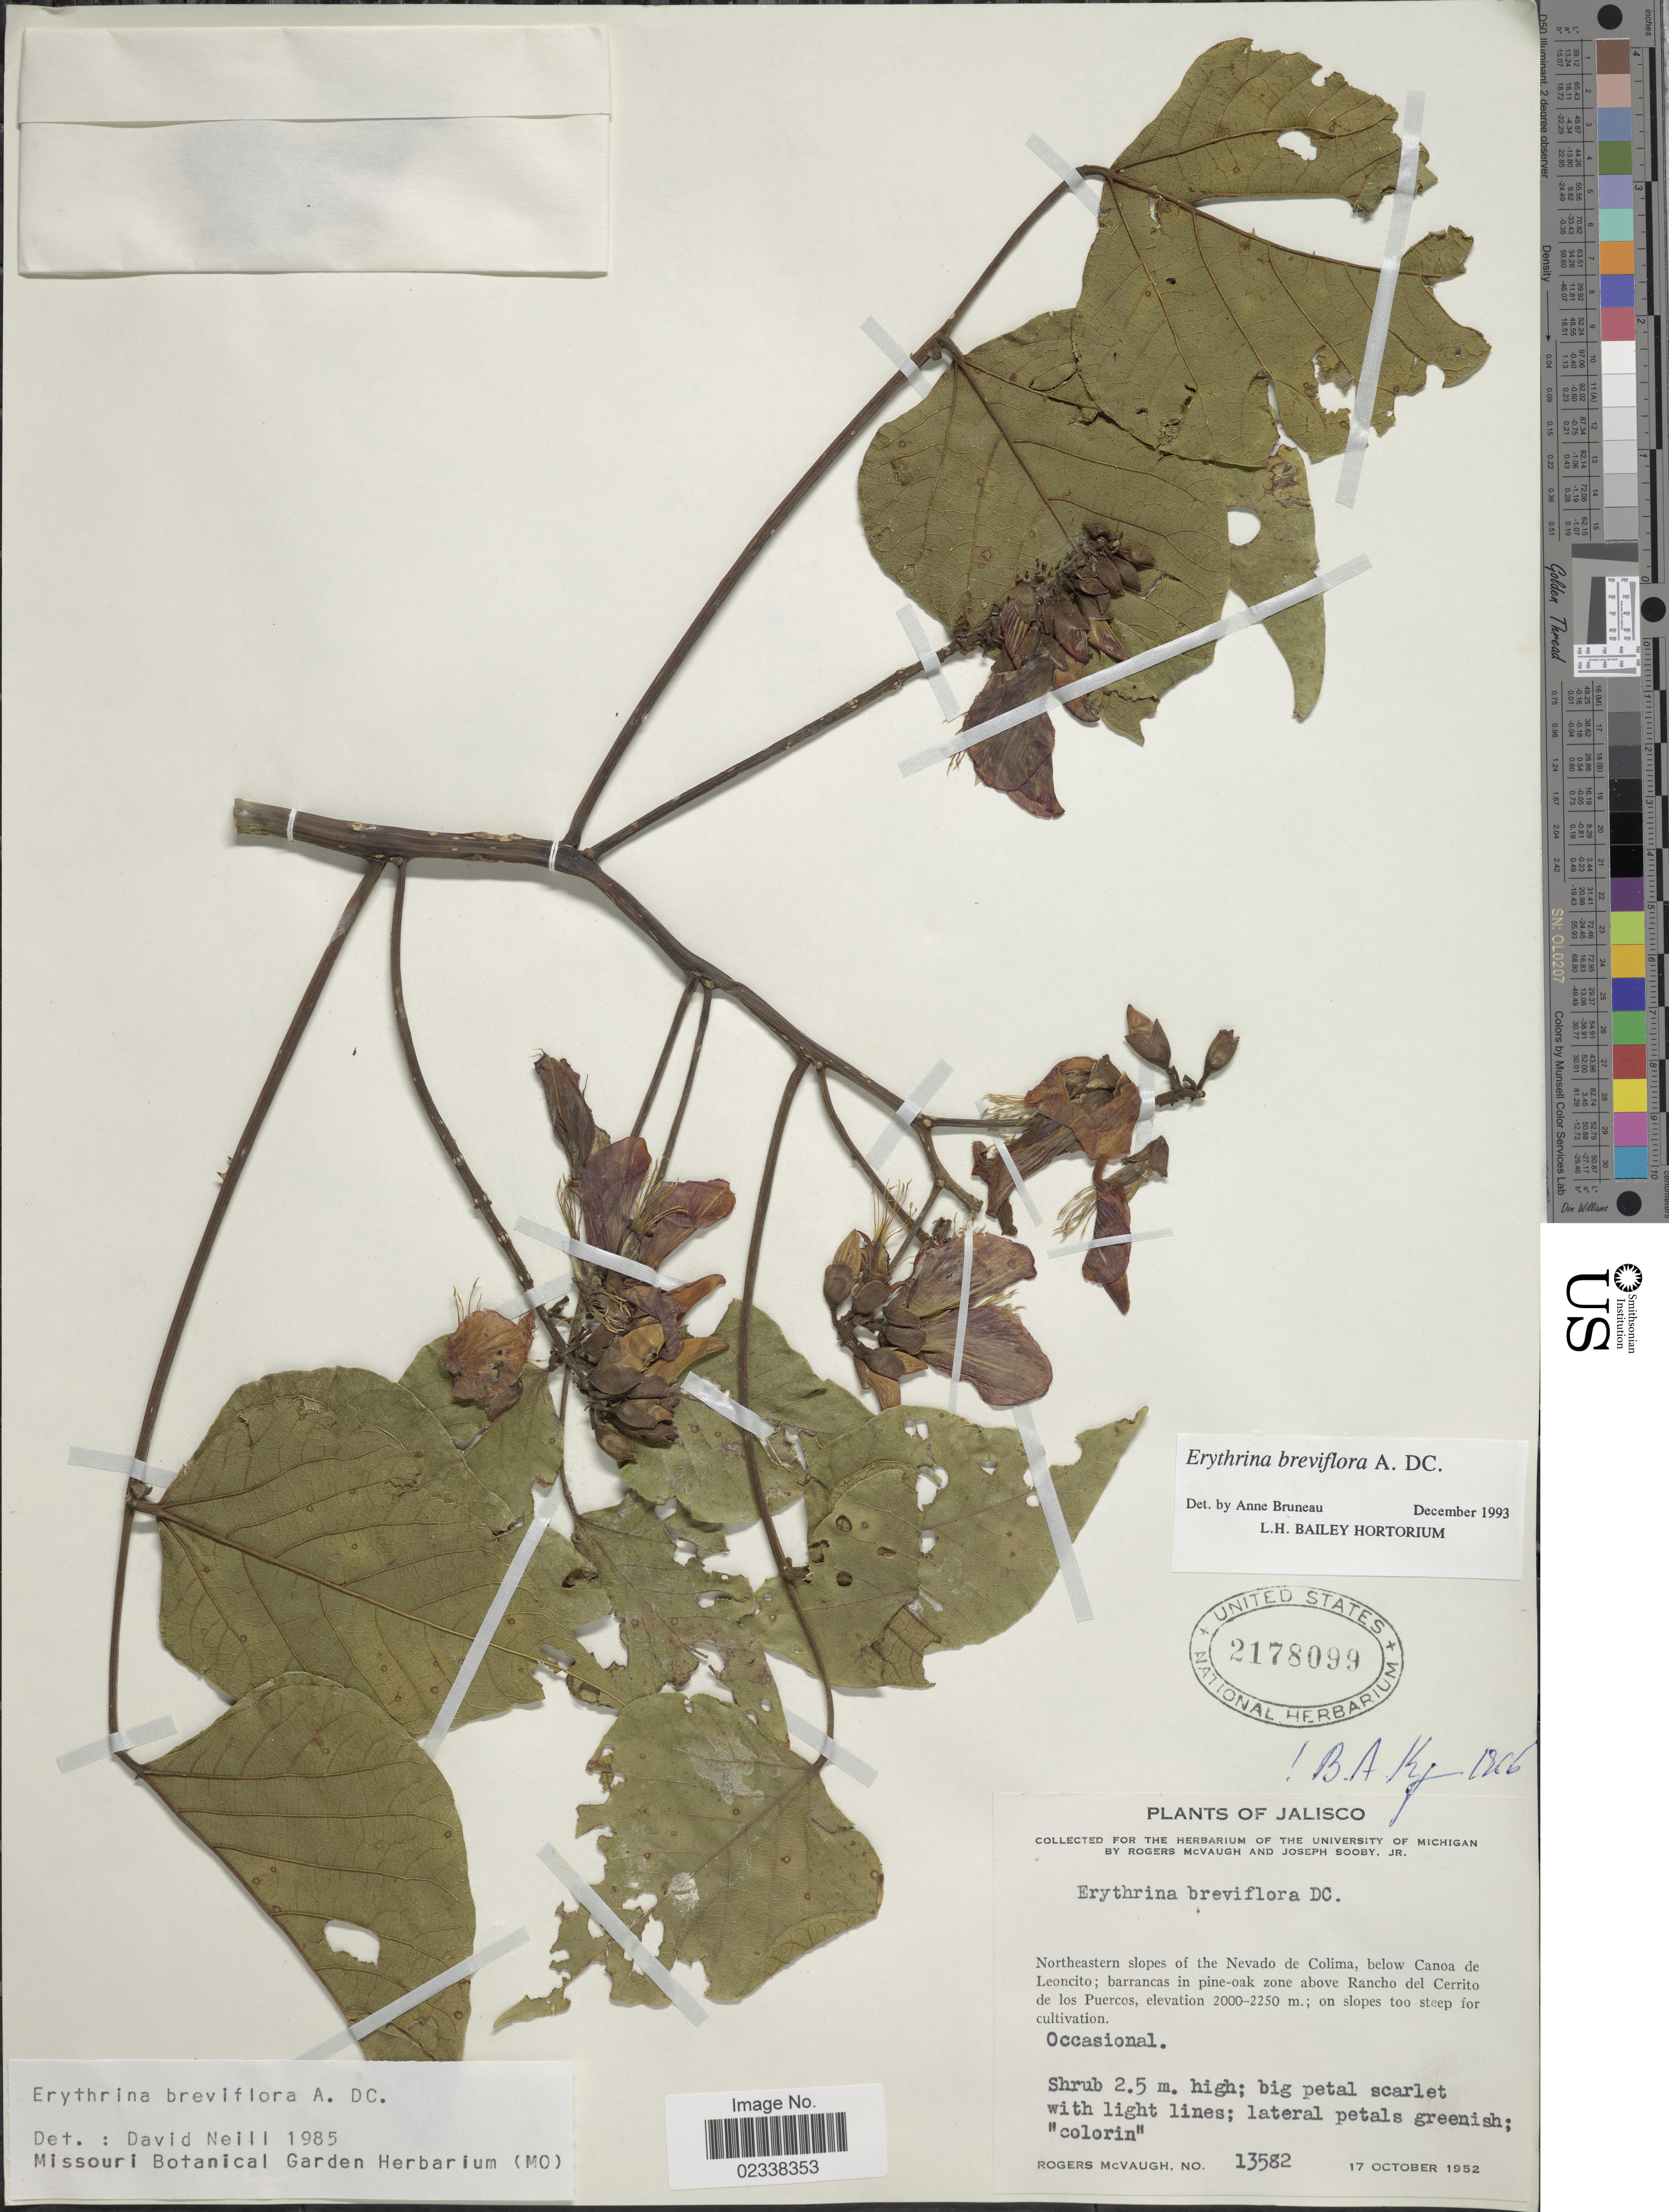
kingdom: Plantae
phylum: Tracheophyta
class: Magnoliopsida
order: Fabales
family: Fabaceae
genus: Erythrina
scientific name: Erythrina breviflora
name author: DC.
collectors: R. McVaugh & J. Sooby Jr.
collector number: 13582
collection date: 1952-10-17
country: Mexico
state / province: Jalisco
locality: Northeastern slopes of the Nevado de Colima, below Canoa de Leoncito; barrancas in pine- oak zone above Rancho del Cerrito de los Puercos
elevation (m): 2000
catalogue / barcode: US 2178099